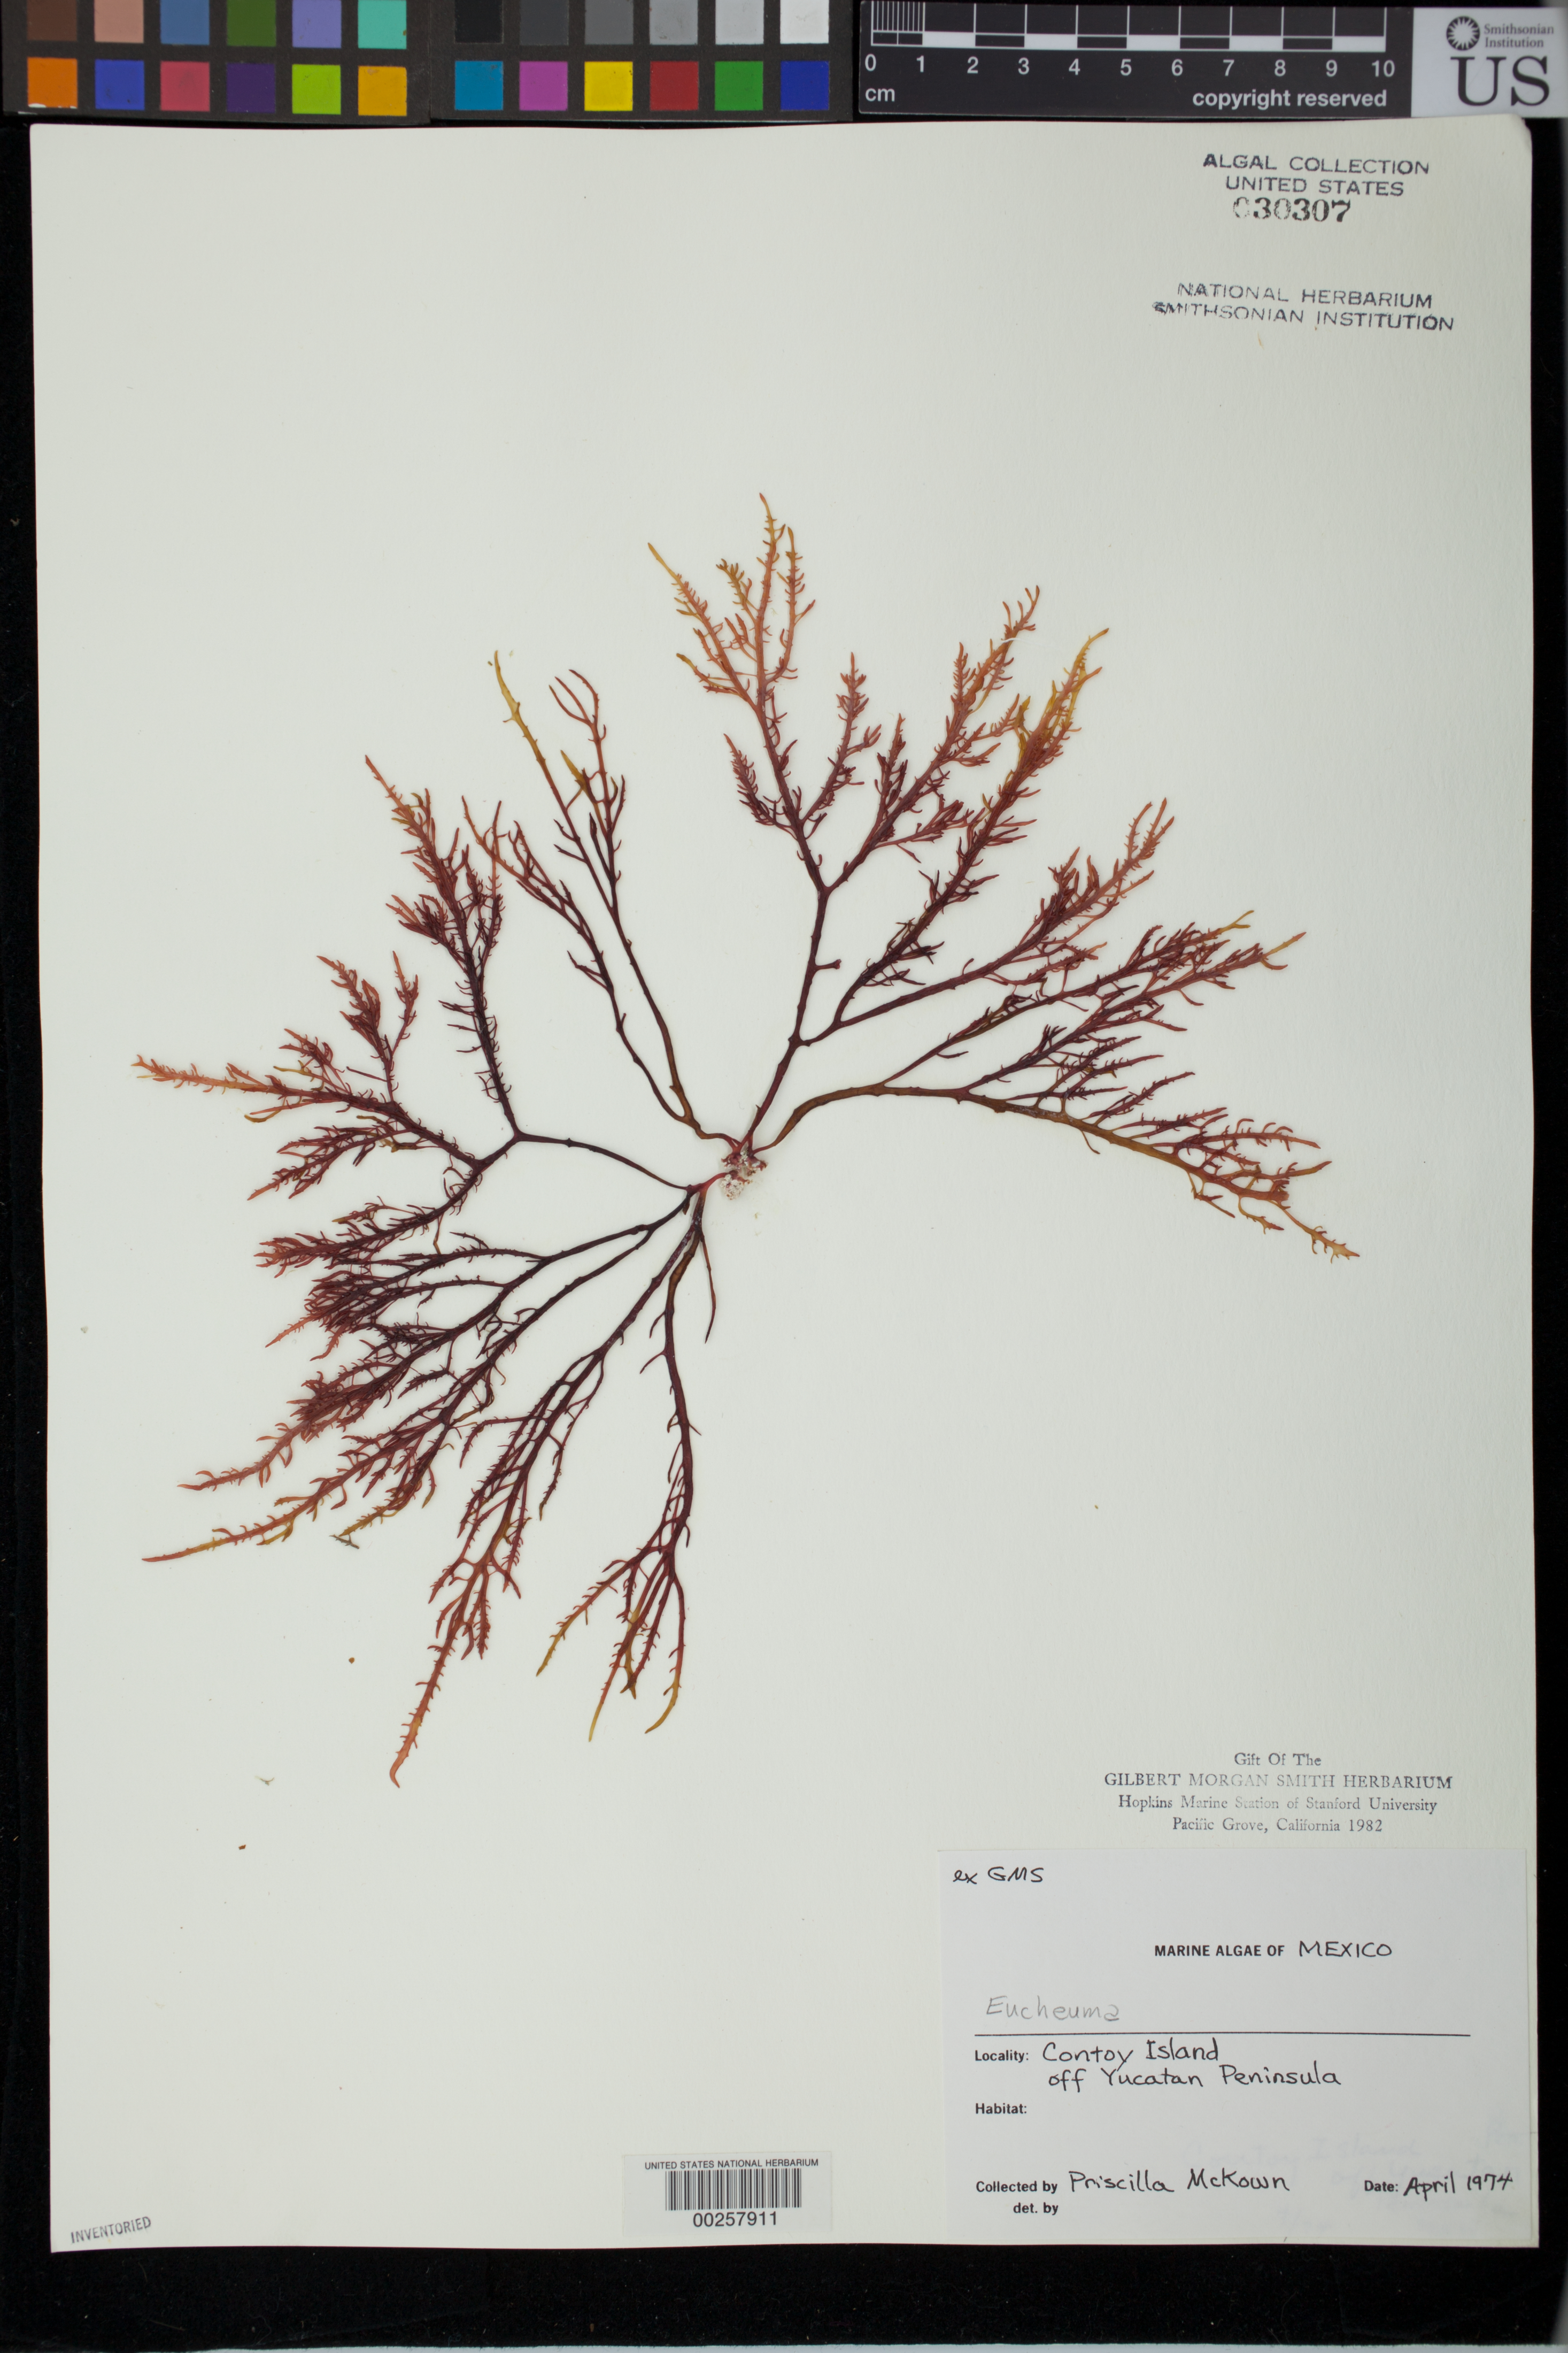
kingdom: Plantae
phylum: Rhodophyta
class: Florideophyceae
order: Gigartinales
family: Solieriaceae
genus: Eucheuma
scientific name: Eucheuma sp.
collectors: P. McKown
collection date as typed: Apr 1974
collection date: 1974-04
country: Mexico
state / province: Yucatan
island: Contoy Island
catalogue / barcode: US 30307